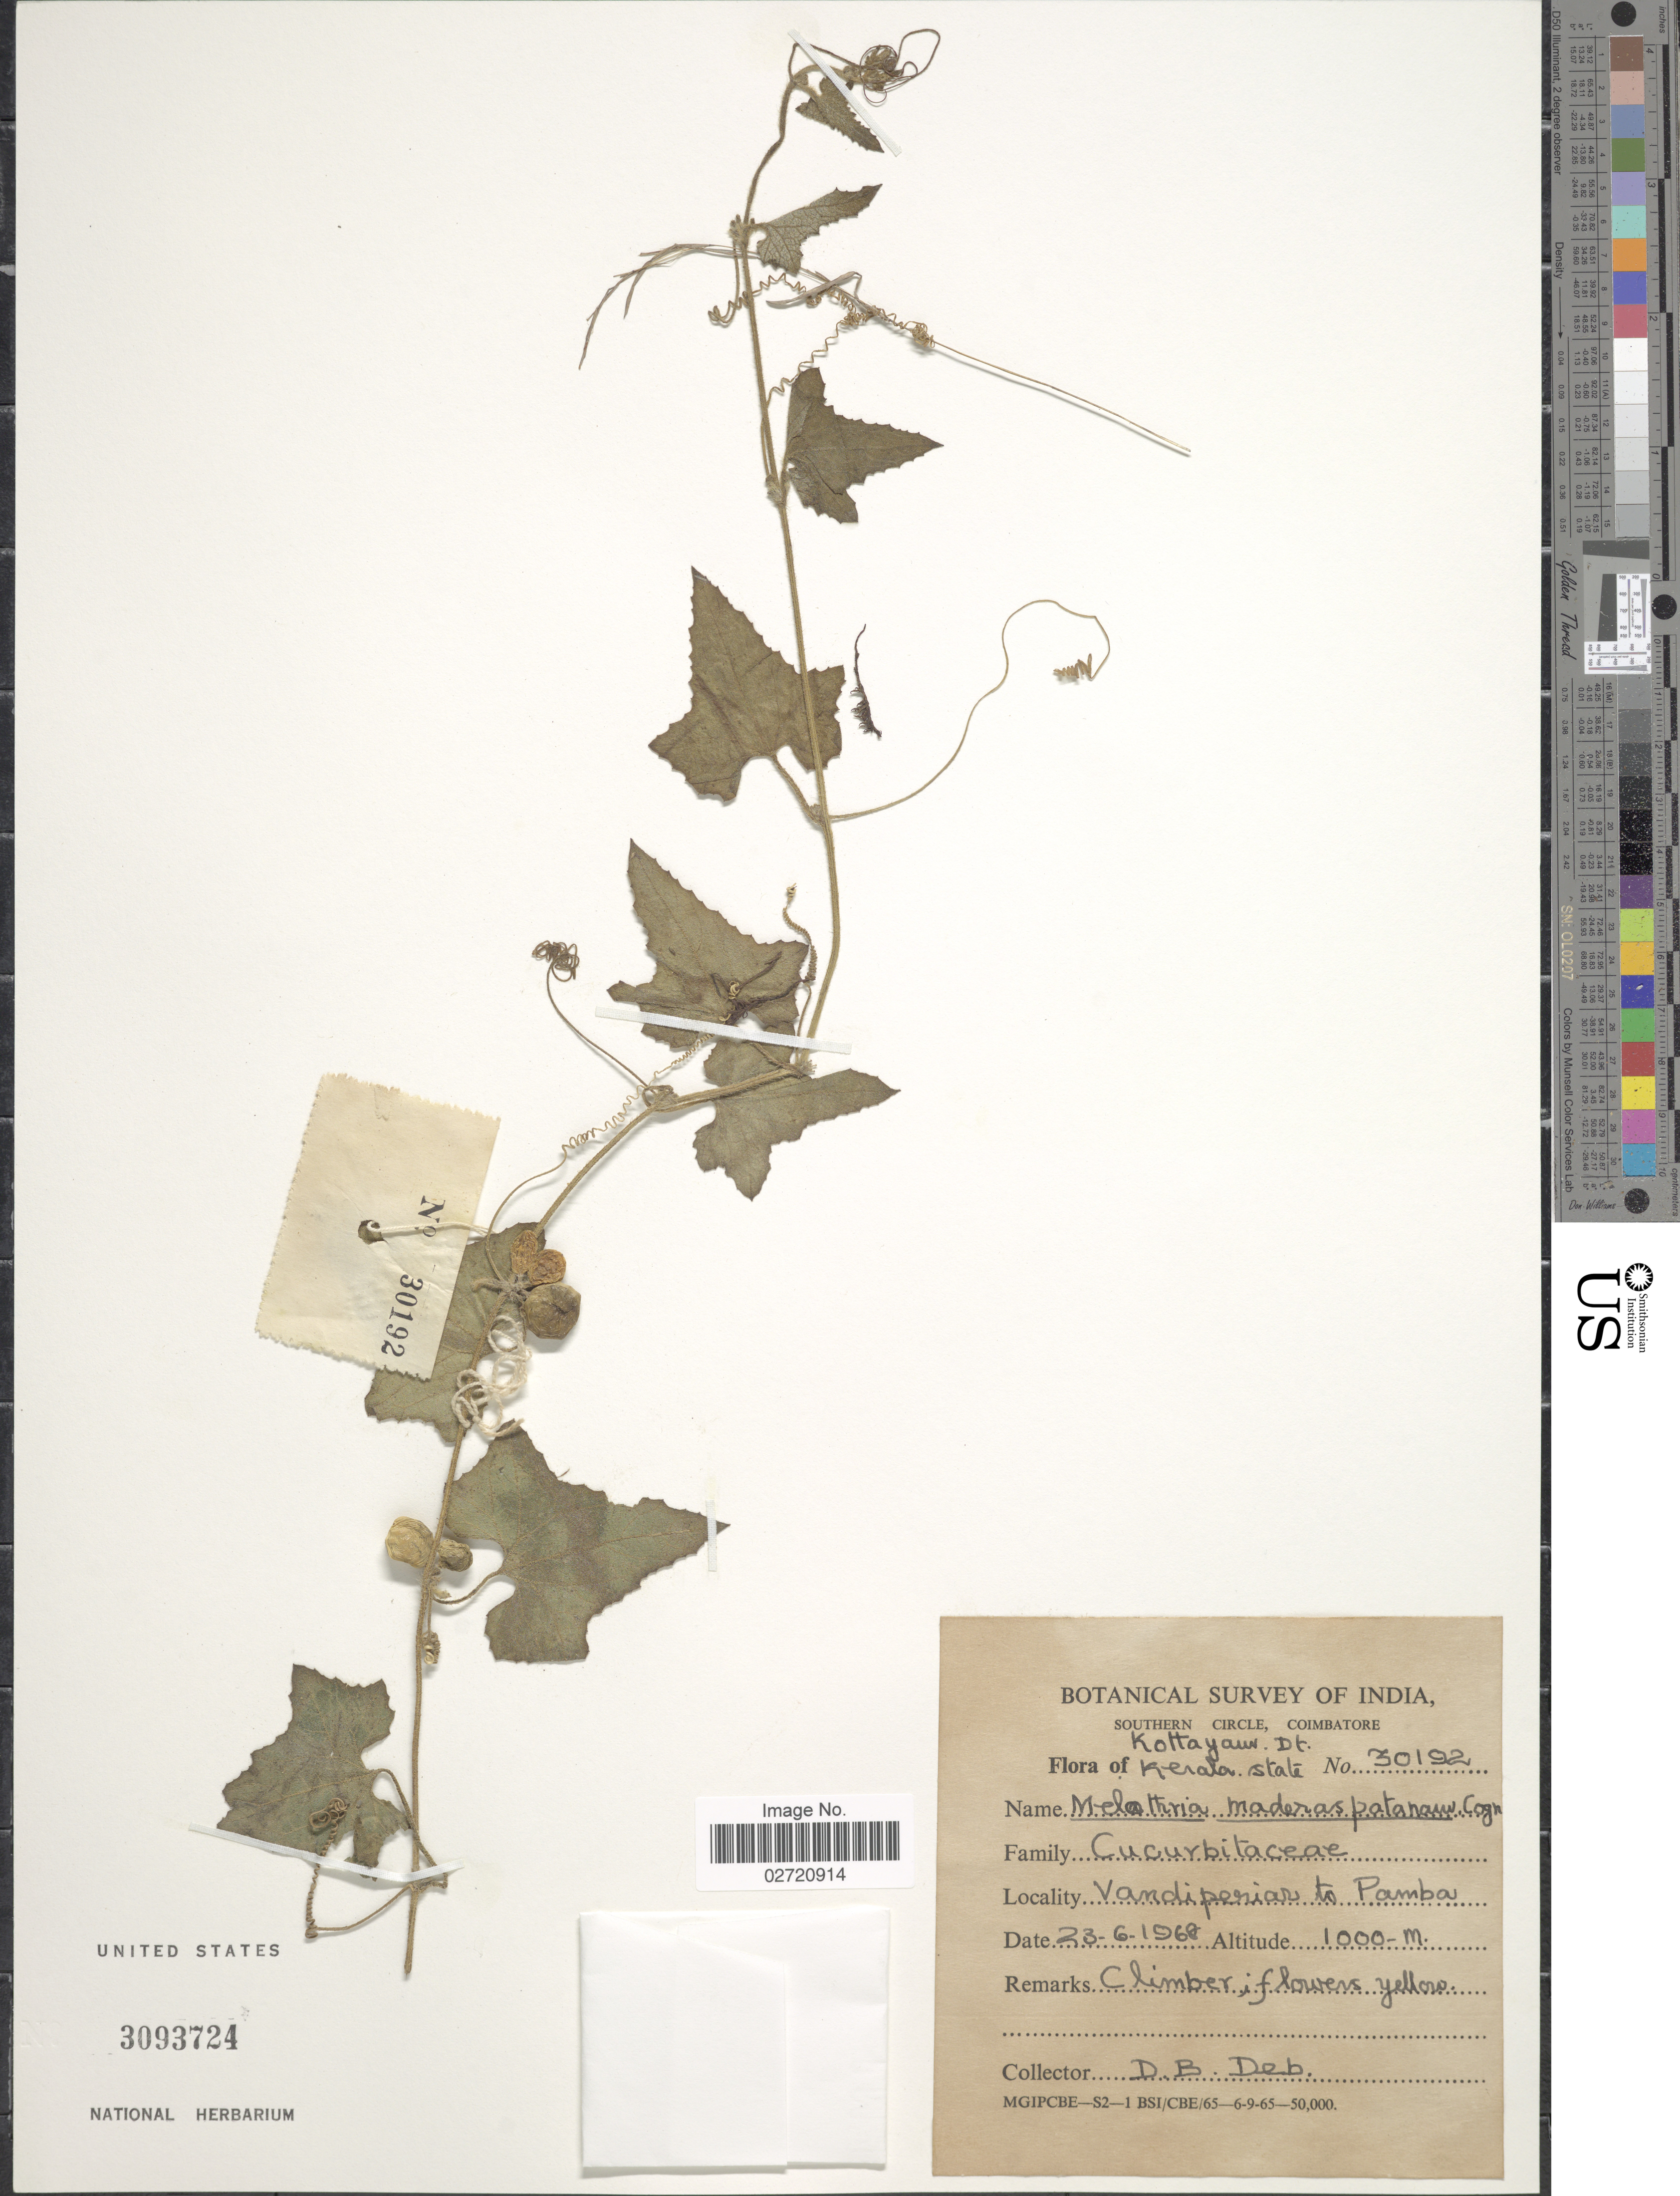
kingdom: Plantae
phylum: Tracheophyta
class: Magnoliopsida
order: Cucurbitales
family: Cucurbitaceae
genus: Cucumis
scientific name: Cucumis maderaspatanus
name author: L.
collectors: D. Deb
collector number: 30192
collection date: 1968-06-23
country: India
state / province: Kerala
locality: Kottayam D. Vandiperiar to Pamba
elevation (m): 1000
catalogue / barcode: US 3083724